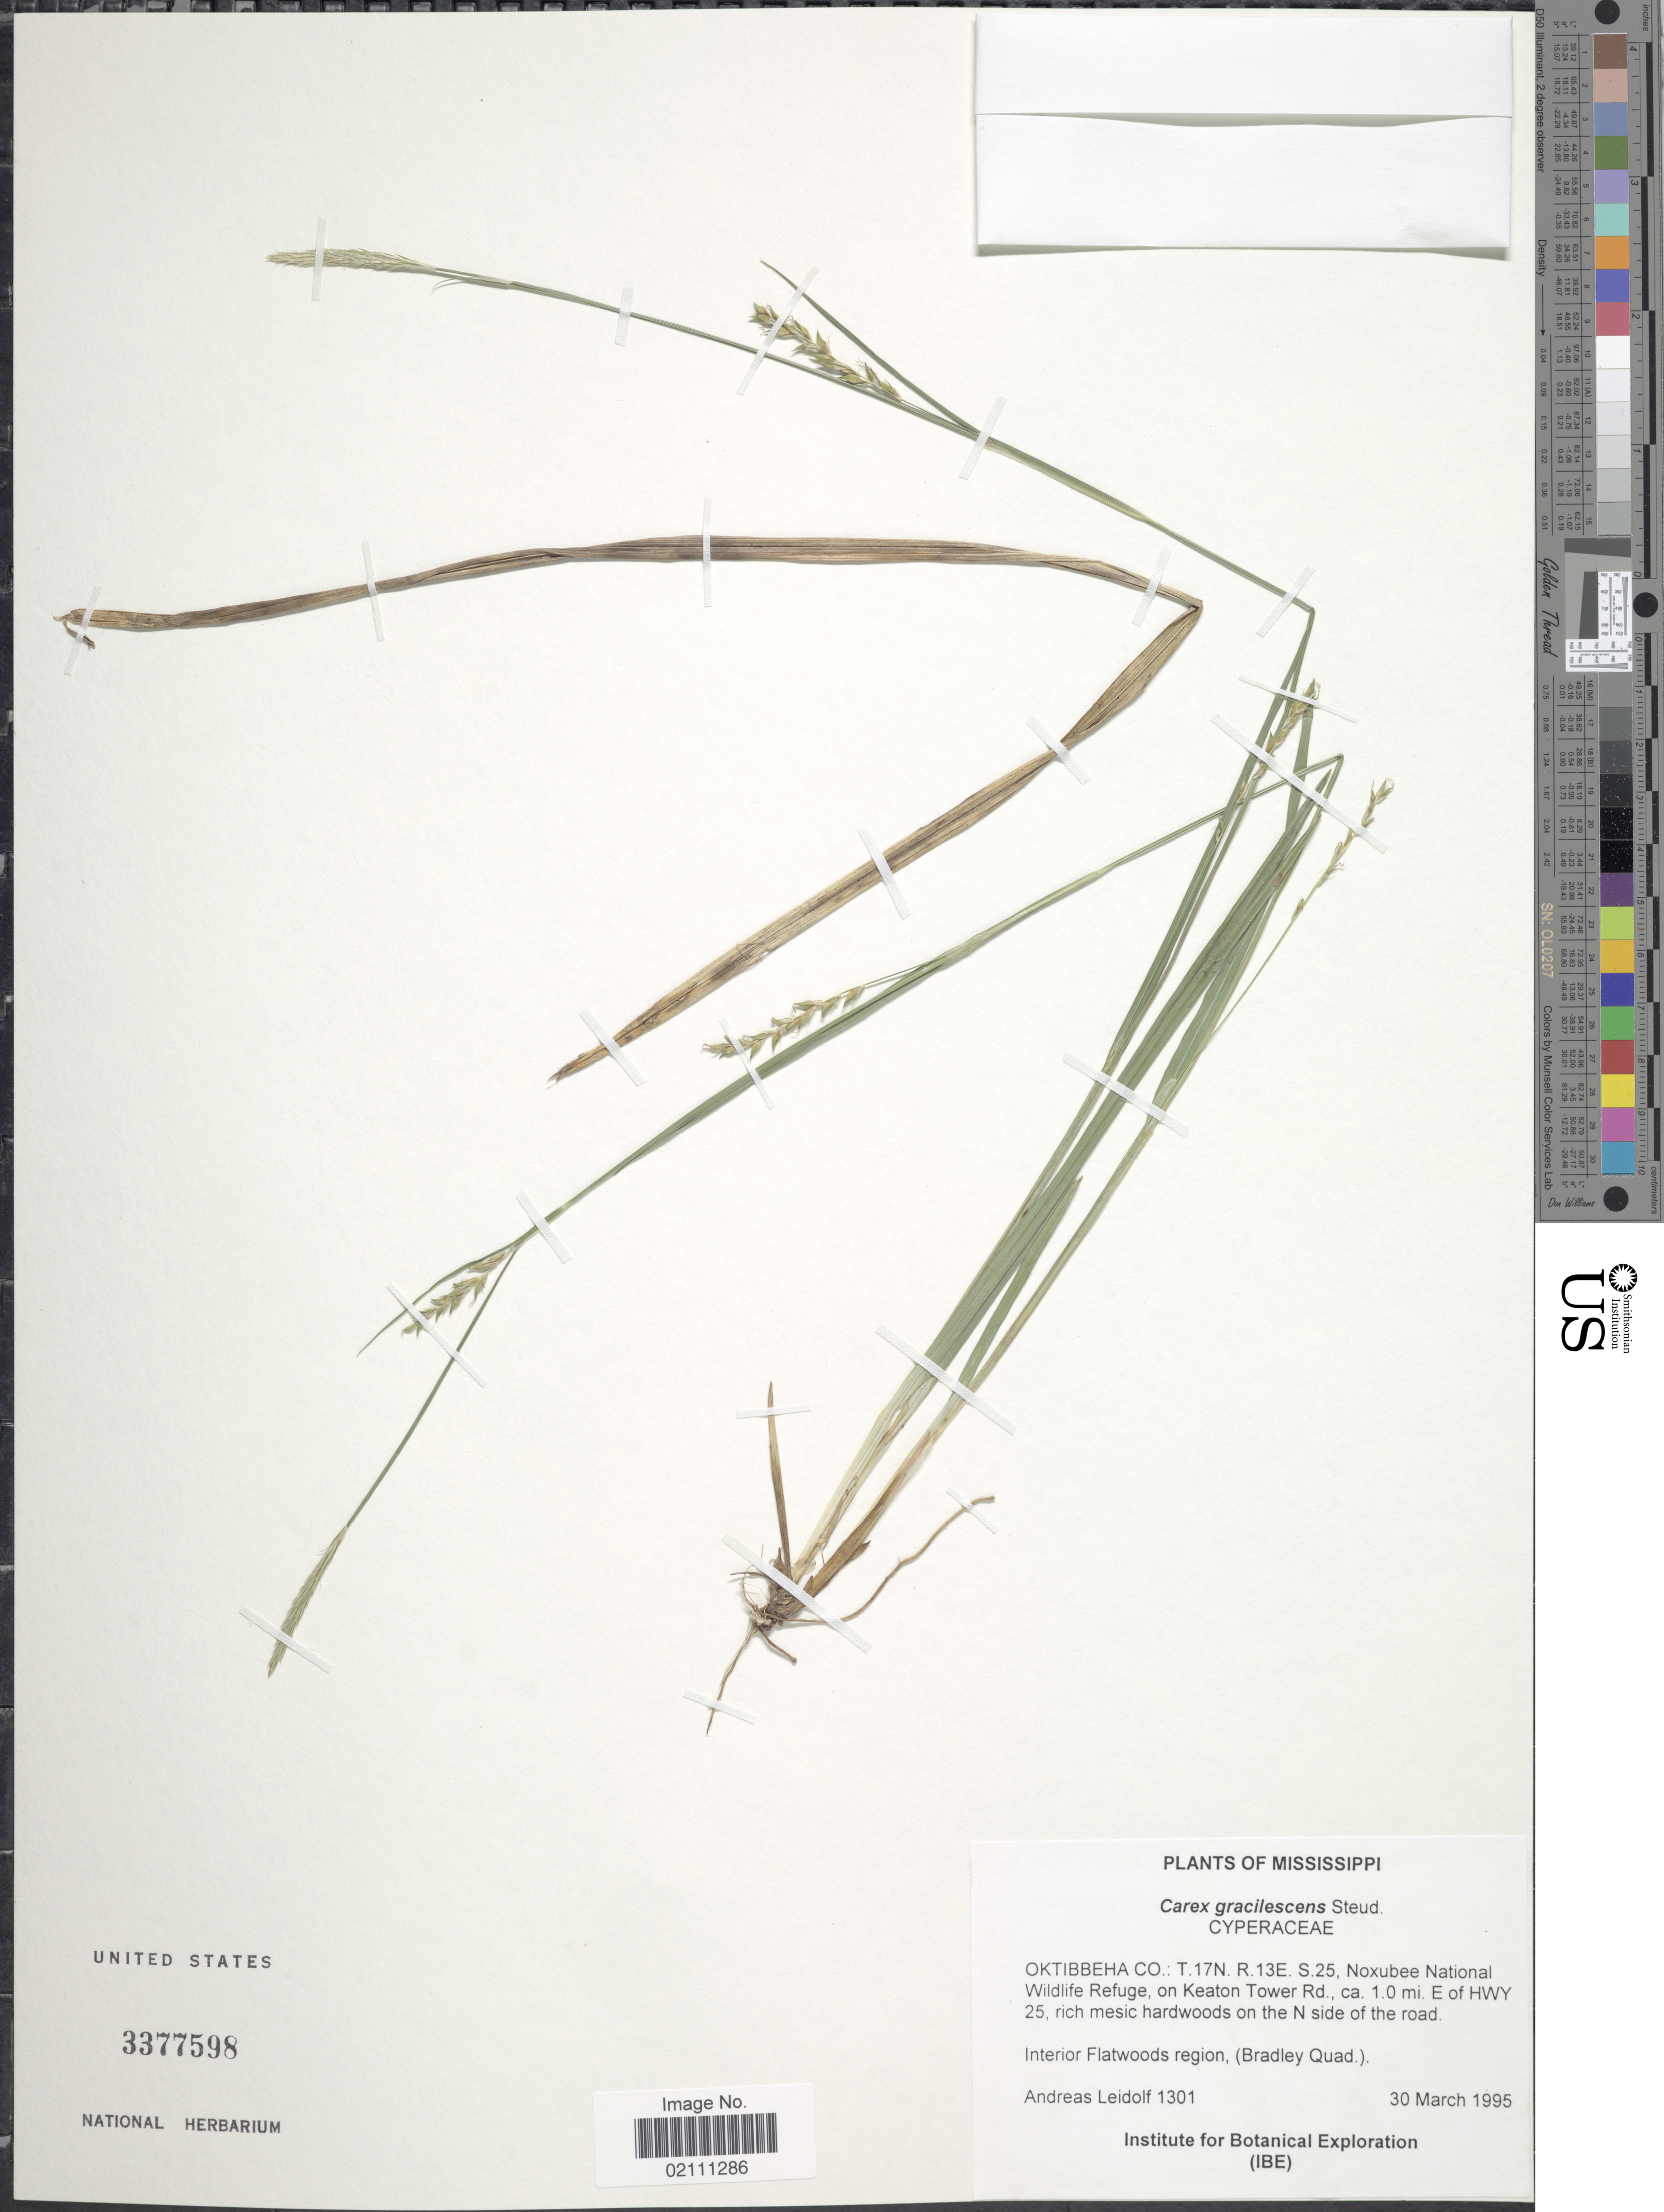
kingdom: Plantae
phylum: Tracheophyta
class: Liliopsida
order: Poales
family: Cyperaceae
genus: Carex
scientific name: Carex gracilescens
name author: Steud.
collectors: A. Leidolf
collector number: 1301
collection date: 1995-03-30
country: United States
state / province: Mississippi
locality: Oktibbeha Co.: T.17N. R.13E. S.25, Noxubee National Wildlife Refuge, on Keaton Tower Rd., ca. 1.0 mi. E of HWY 25, rich mesic hardwoods on the N side of the road, Interior Flatwoods region, (Bradley Quad.).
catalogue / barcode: US 3377598